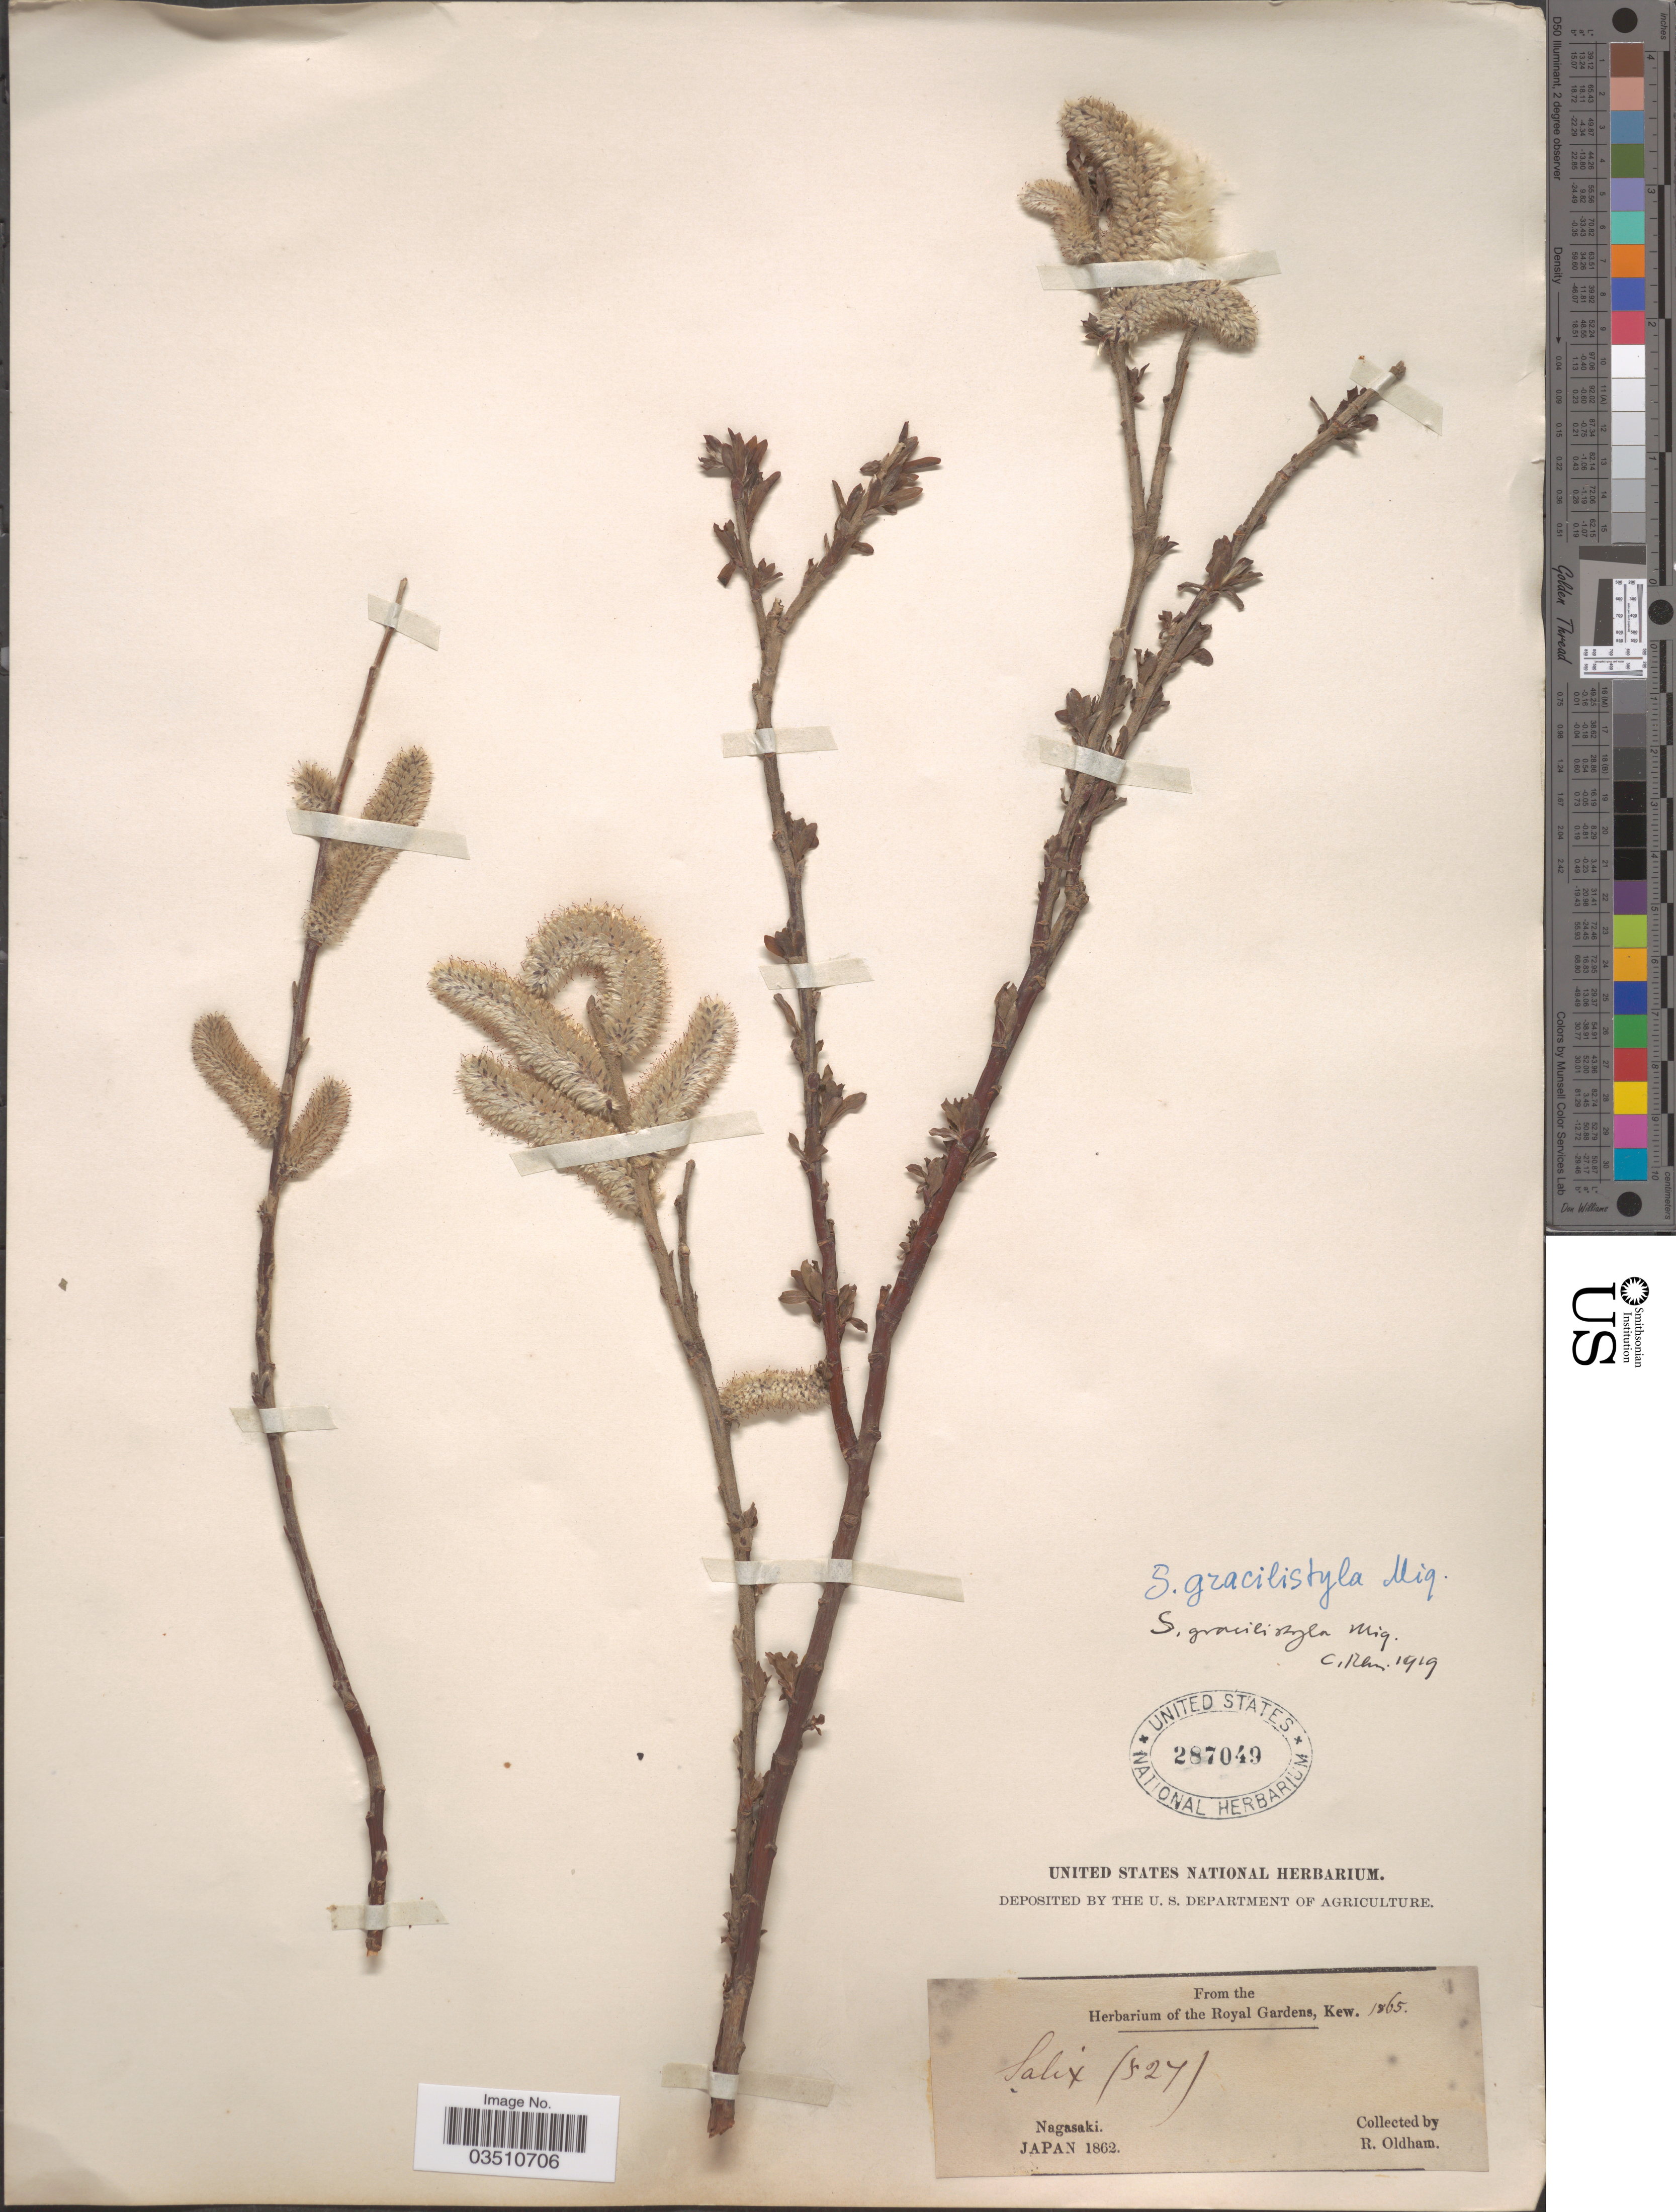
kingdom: Plantae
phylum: Tracheophyta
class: Magnoliopsida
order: Malpighiales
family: Salicaceae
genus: Salix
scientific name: Salix gracilistyla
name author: Miq.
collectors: R. Oldham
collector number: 527?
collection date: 1862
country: Japan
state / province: Nagasaki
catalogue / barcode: US 287049